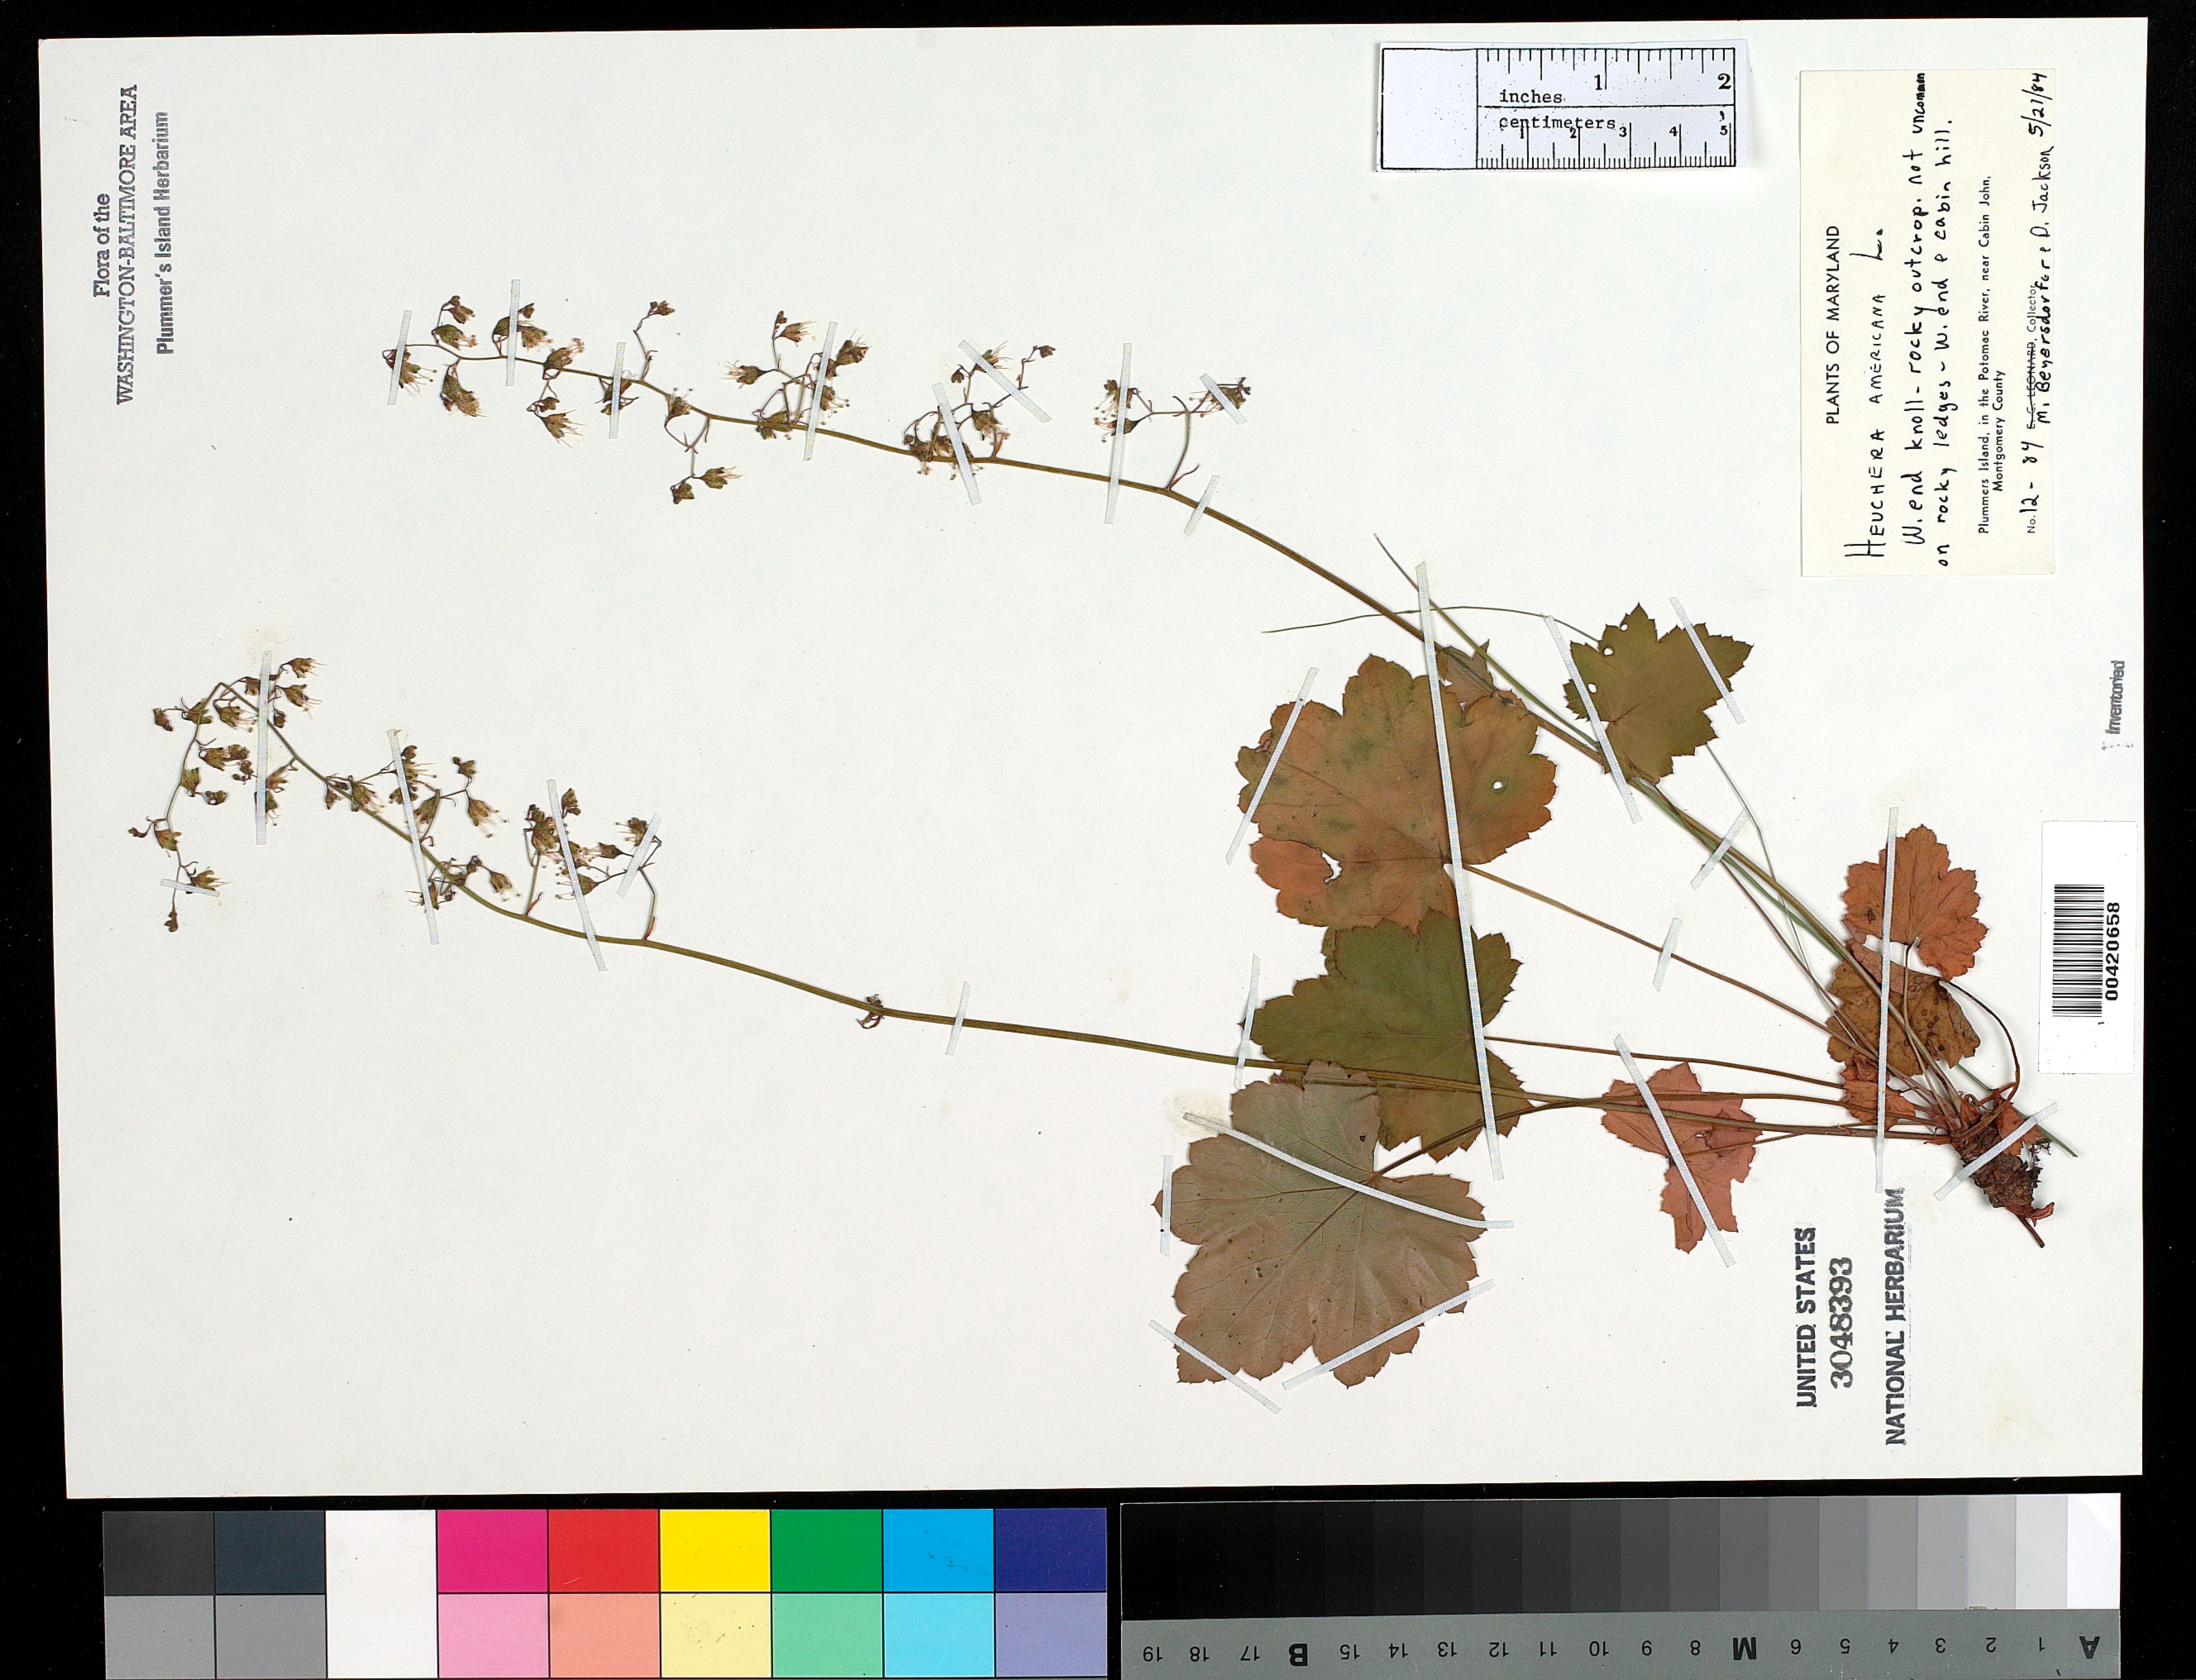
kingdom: Plantae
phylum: Tracheophyta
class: Magnoliopsida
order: Saxifragales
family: Saxifragaceae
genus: Heuchera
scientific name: Heuchera americana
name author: L.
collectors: M. Beyersdorfer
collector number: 12-84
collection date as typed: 21 May 1984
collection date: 1984-05-21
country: United States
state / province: Maryland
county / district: Montgomery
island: Plummers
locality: Plummer's Island; west end knoll C. & O. Canal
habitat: Rocky outcrop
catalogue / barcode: US 3048393